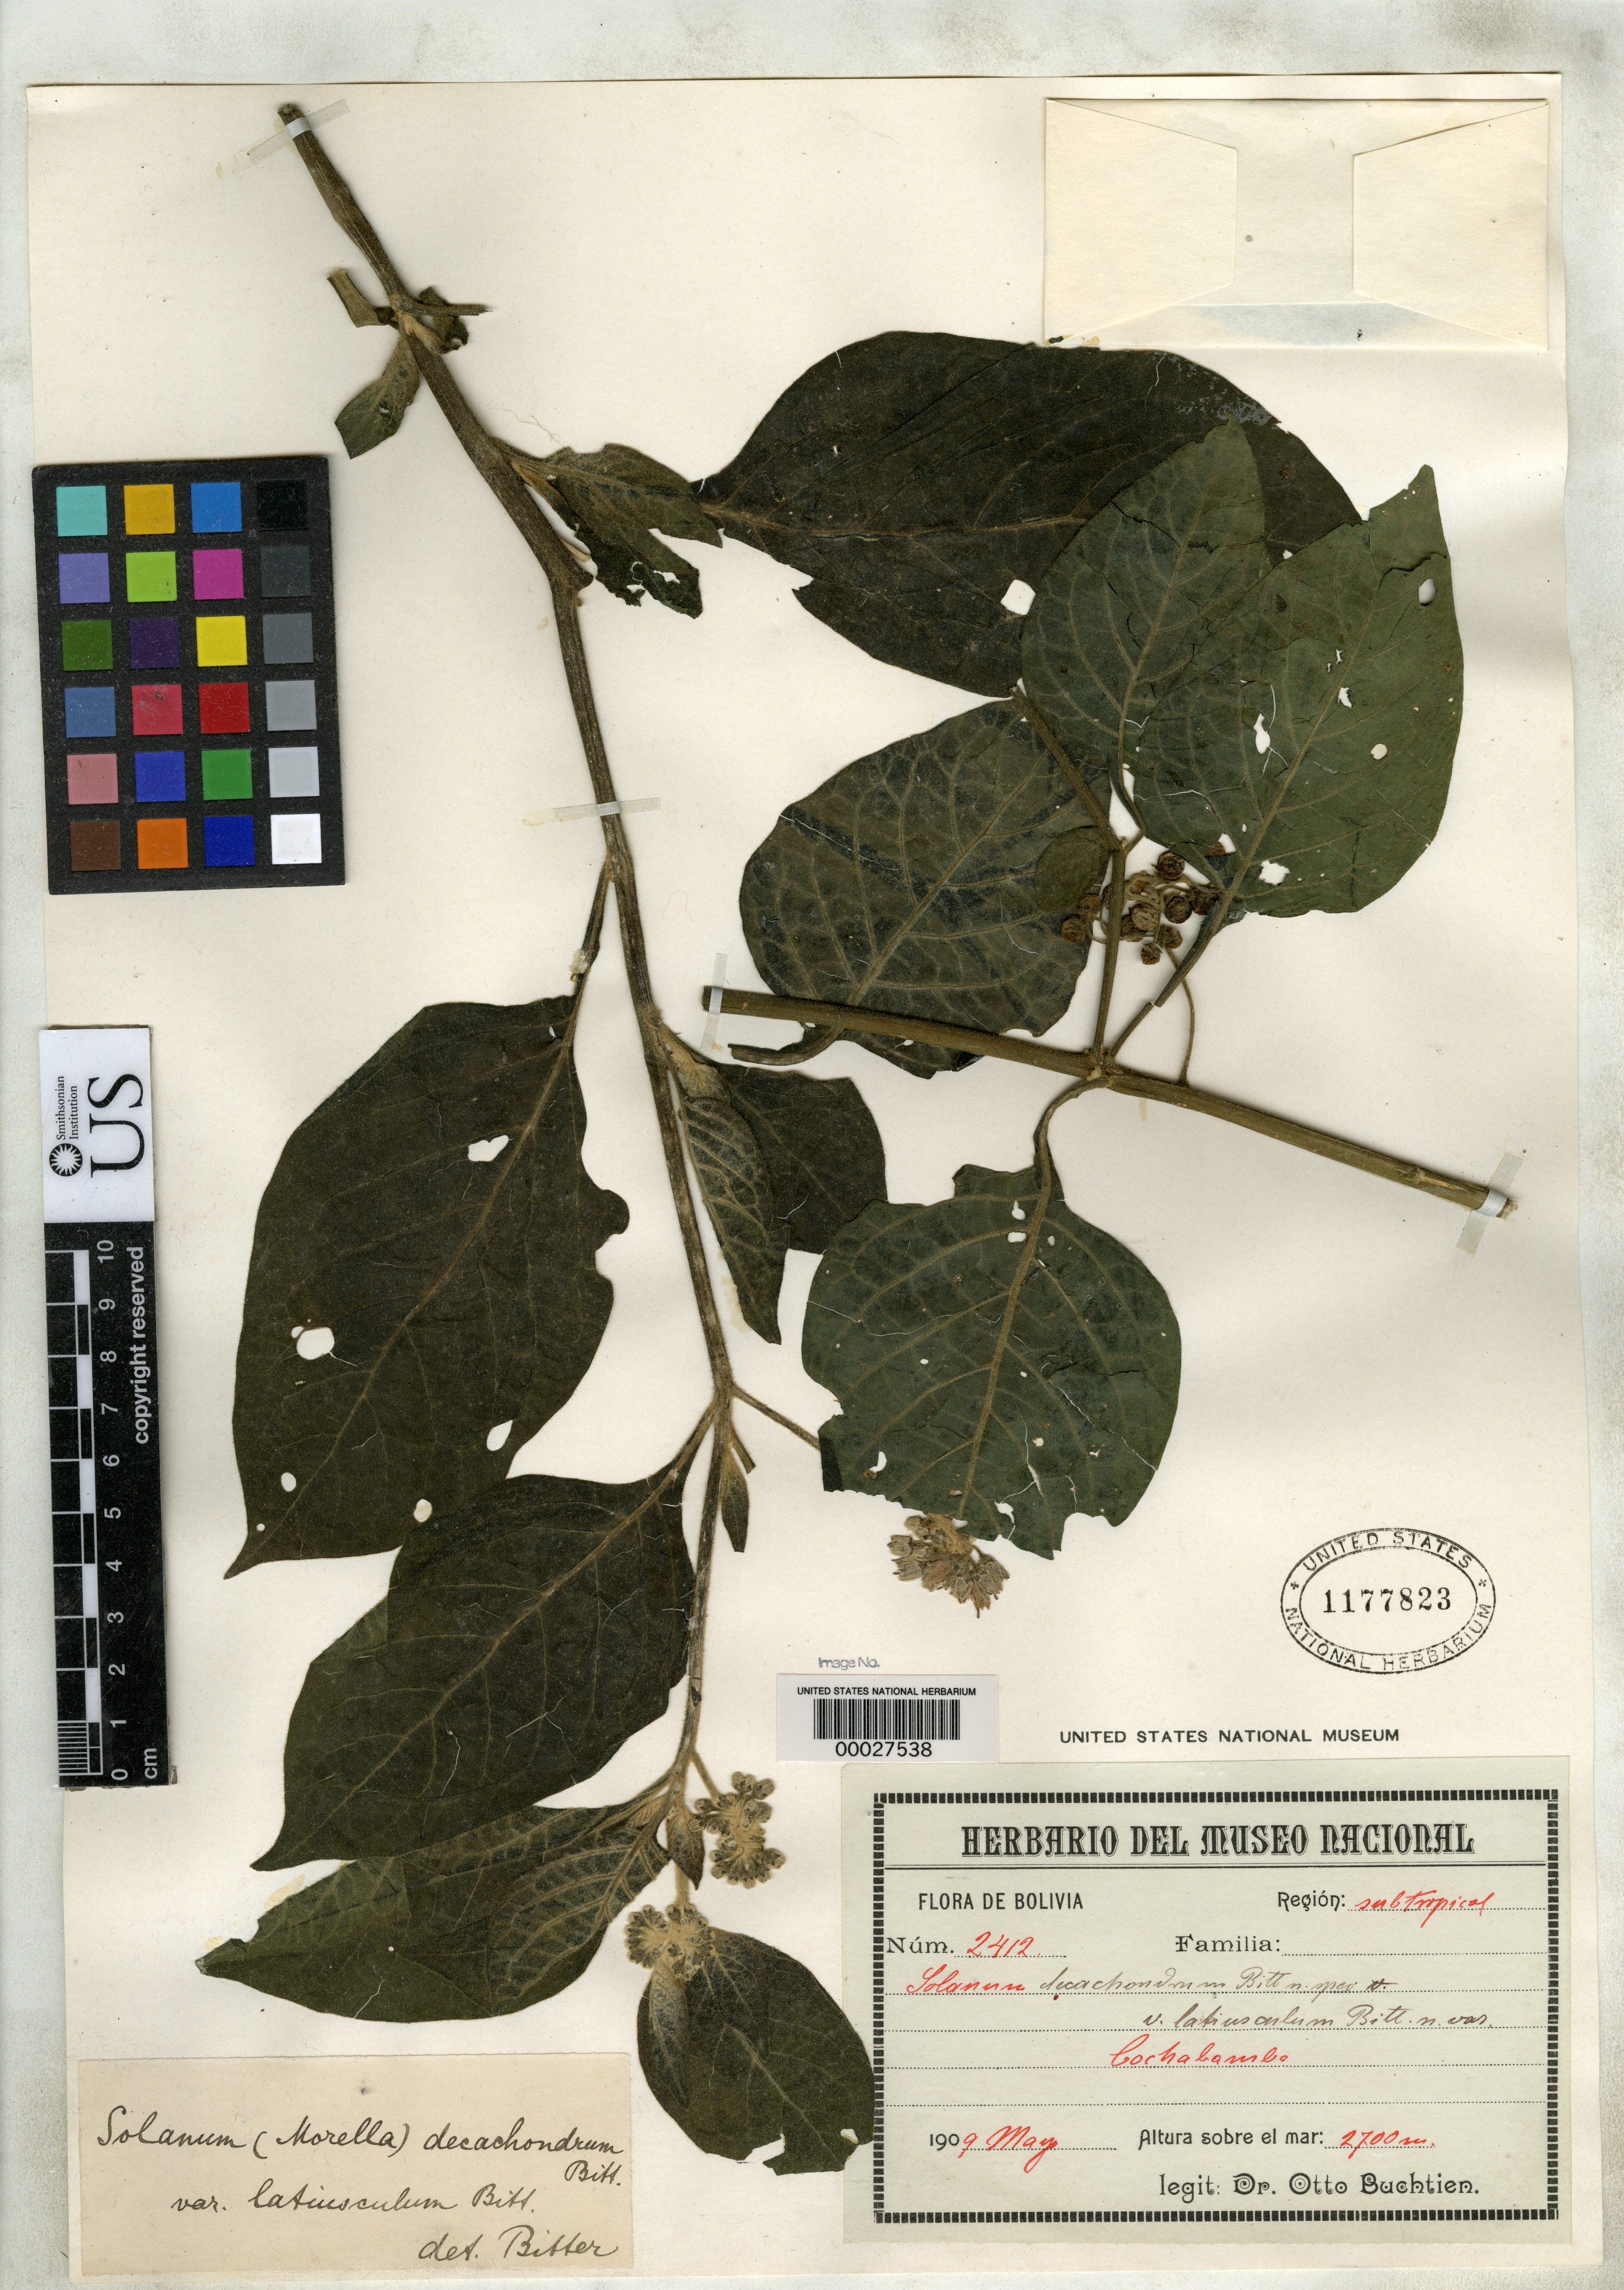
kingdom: Plantae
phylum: Tracheophyta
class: Magnoliopsida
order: Solanales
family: Solanaceae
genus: Solanum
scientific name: Solanum decachondrum var. latiusculum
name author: Bitter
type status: Isotype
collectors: O. Buchtien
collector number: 2412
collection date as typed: May 1909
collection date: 1909-05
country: Bolivia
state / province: Cochabamba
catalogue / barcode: US 1177823